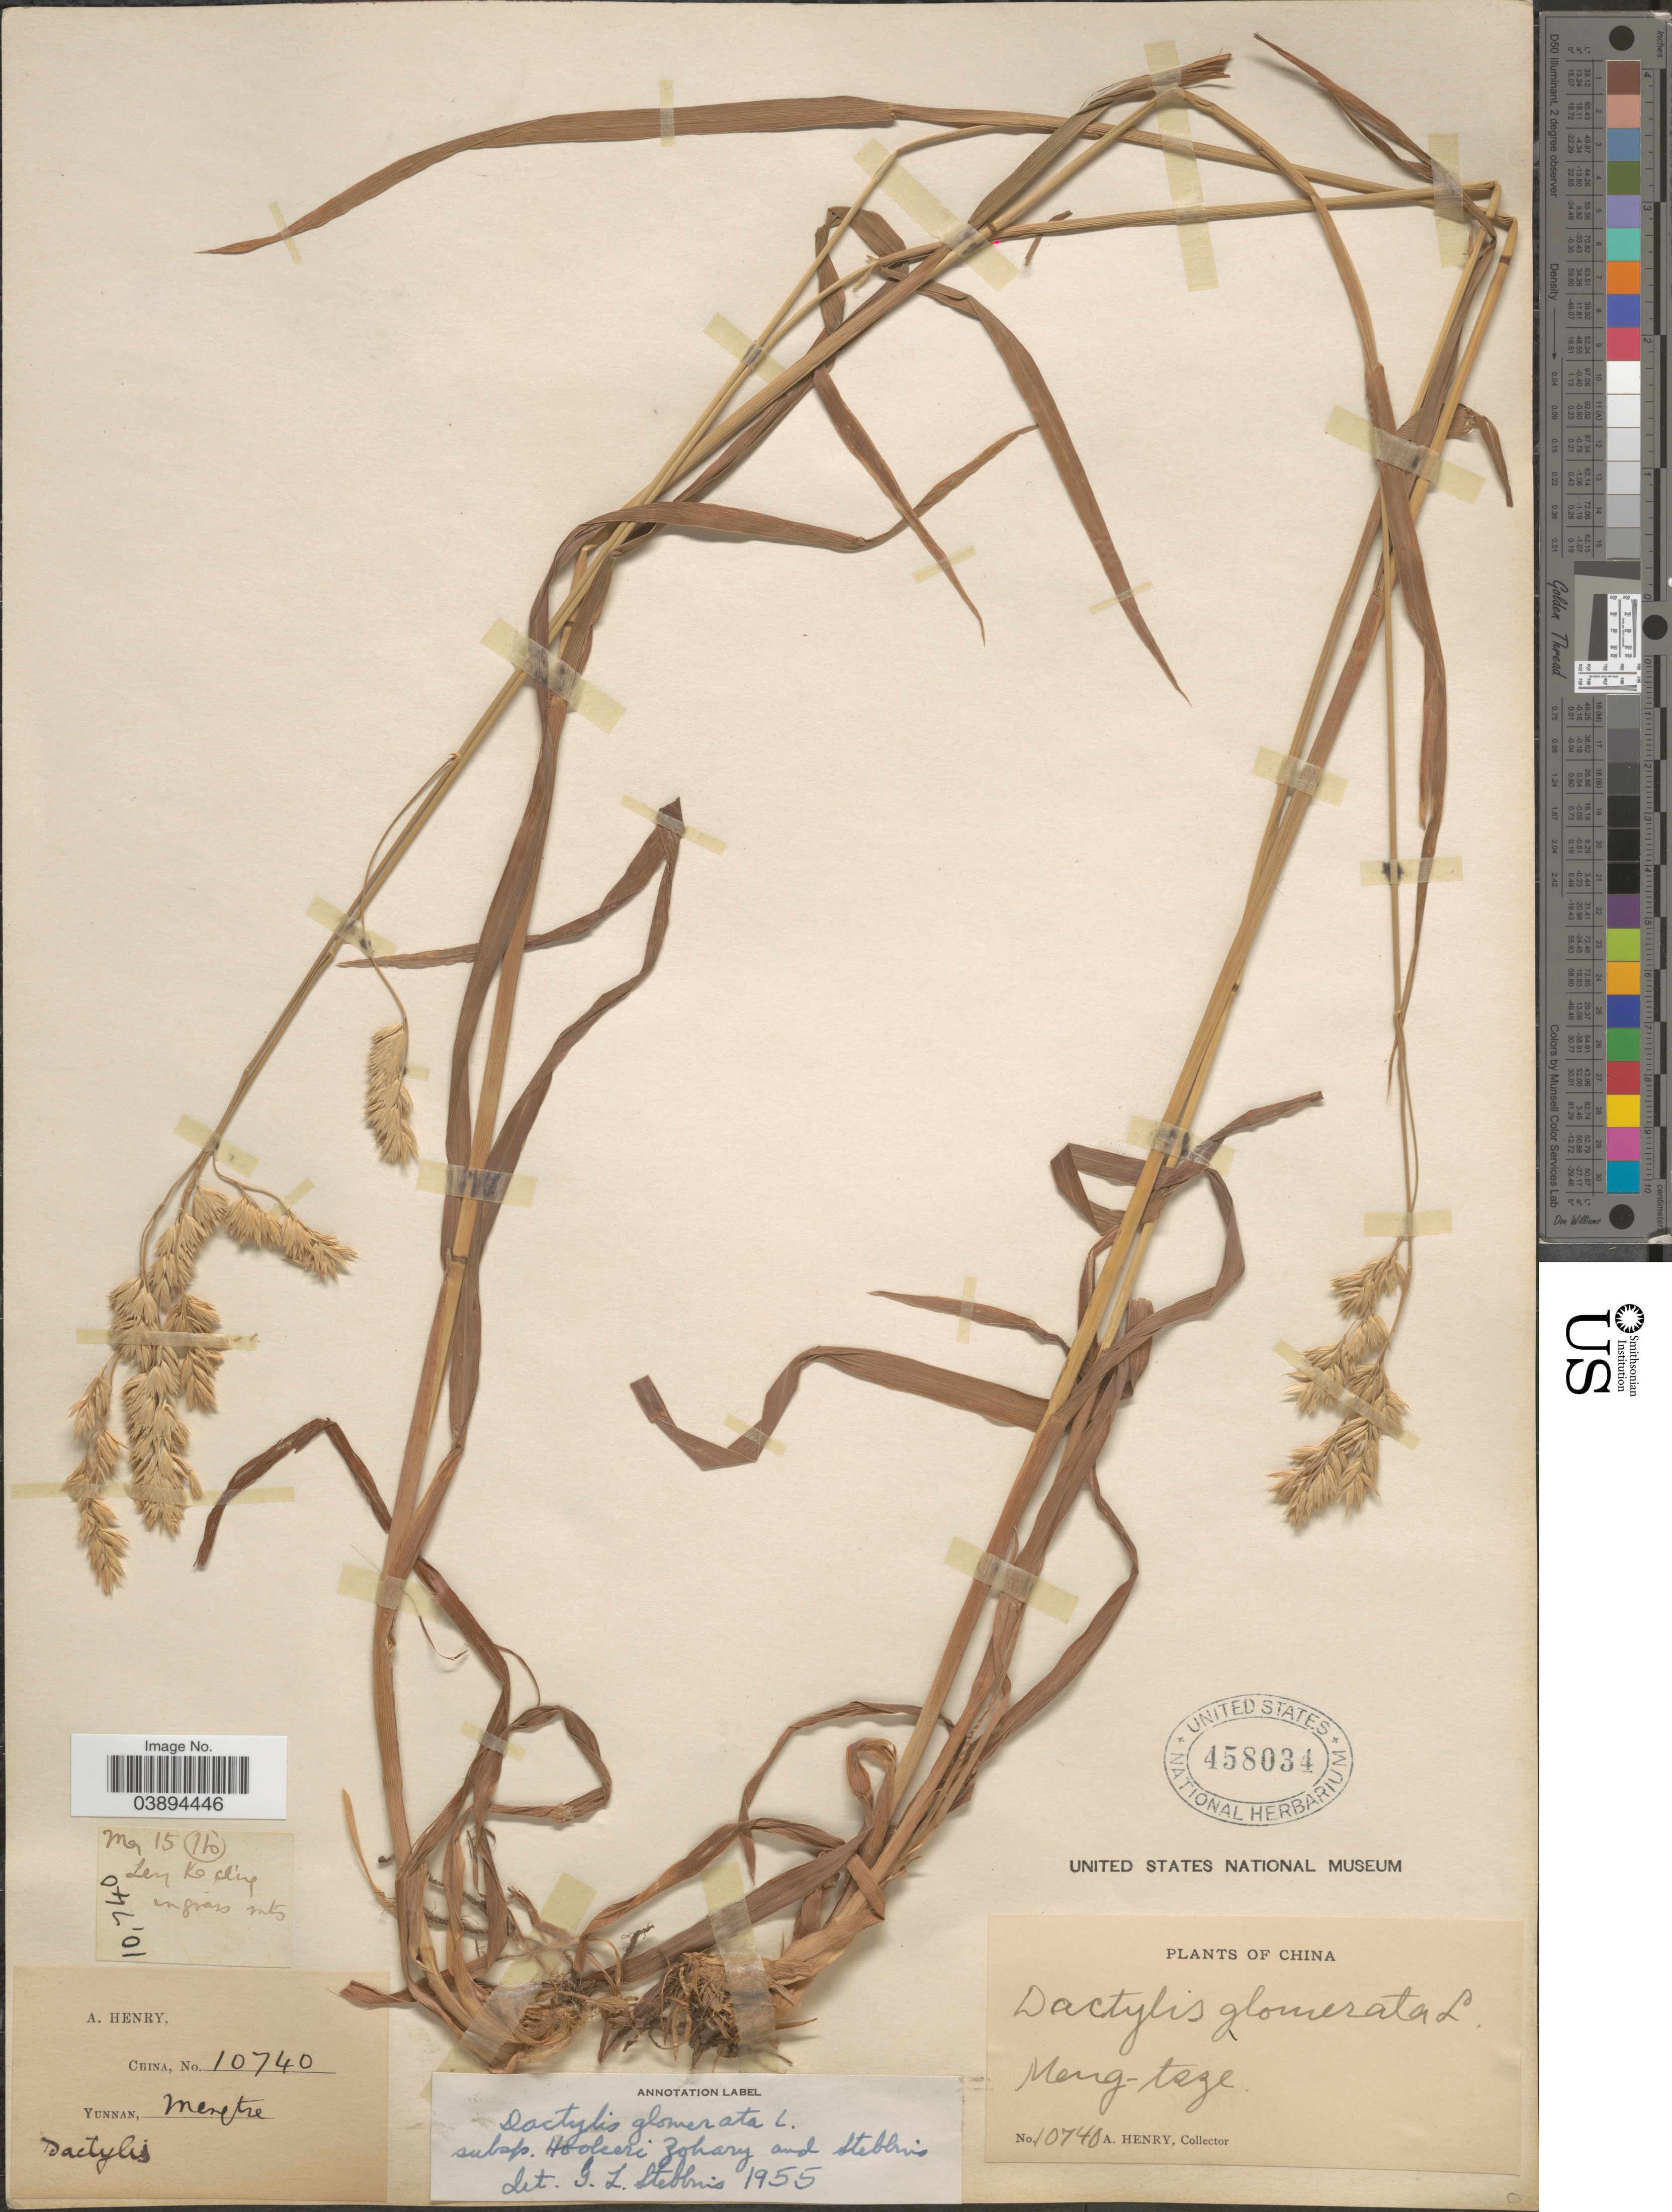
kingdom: Plantae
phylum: Tracheophyta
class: Liliopsida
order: Poales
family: Poaceae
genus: Dactylis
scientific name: Dactylis glomerata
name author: L.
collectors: A. Henry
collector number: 10740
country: China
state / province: Yunnan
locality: Meng-tsze.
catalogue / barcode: US 458034